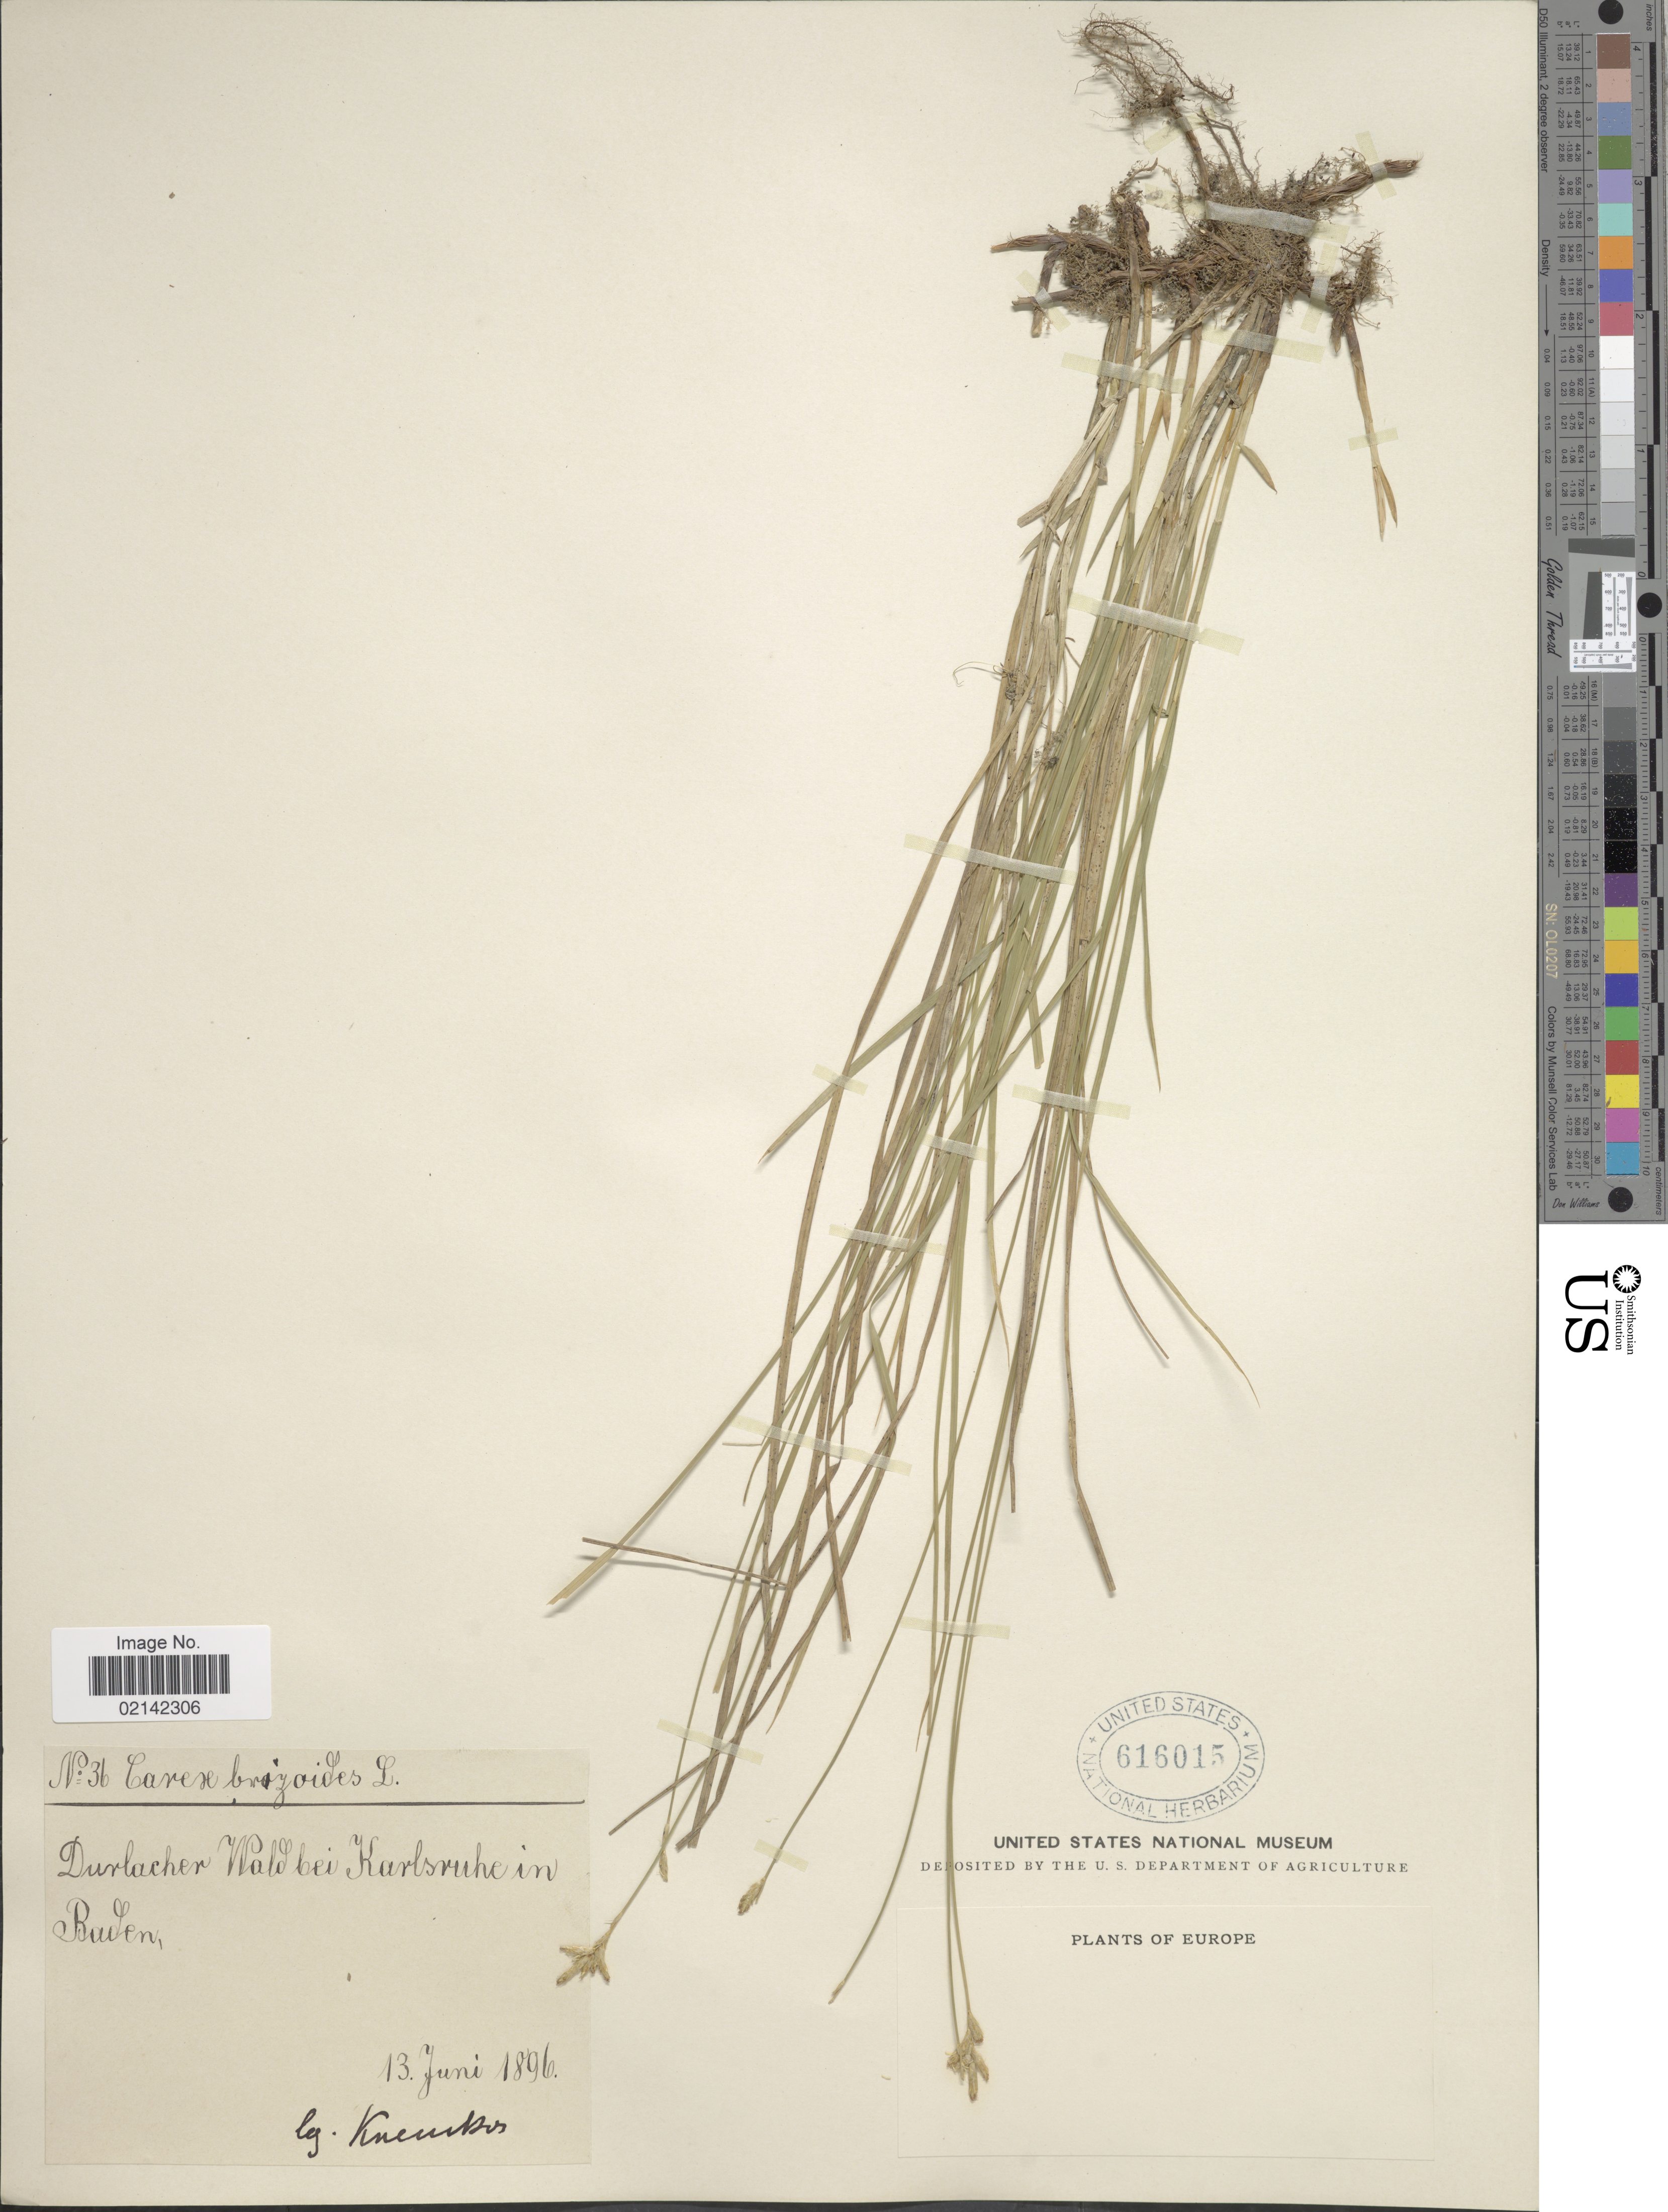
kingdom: Plantae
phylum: Tracheophyta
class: Liliopsida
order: Poales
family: Cyperaceae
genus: Carex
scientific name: Carex brizoides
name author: L.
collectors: Kneucker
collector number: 36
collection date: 1896-06-13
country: Germany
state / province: Baden-Württemberg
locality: Durlacher Wald bei Karlsruhe in Baden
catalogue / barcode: US 616015